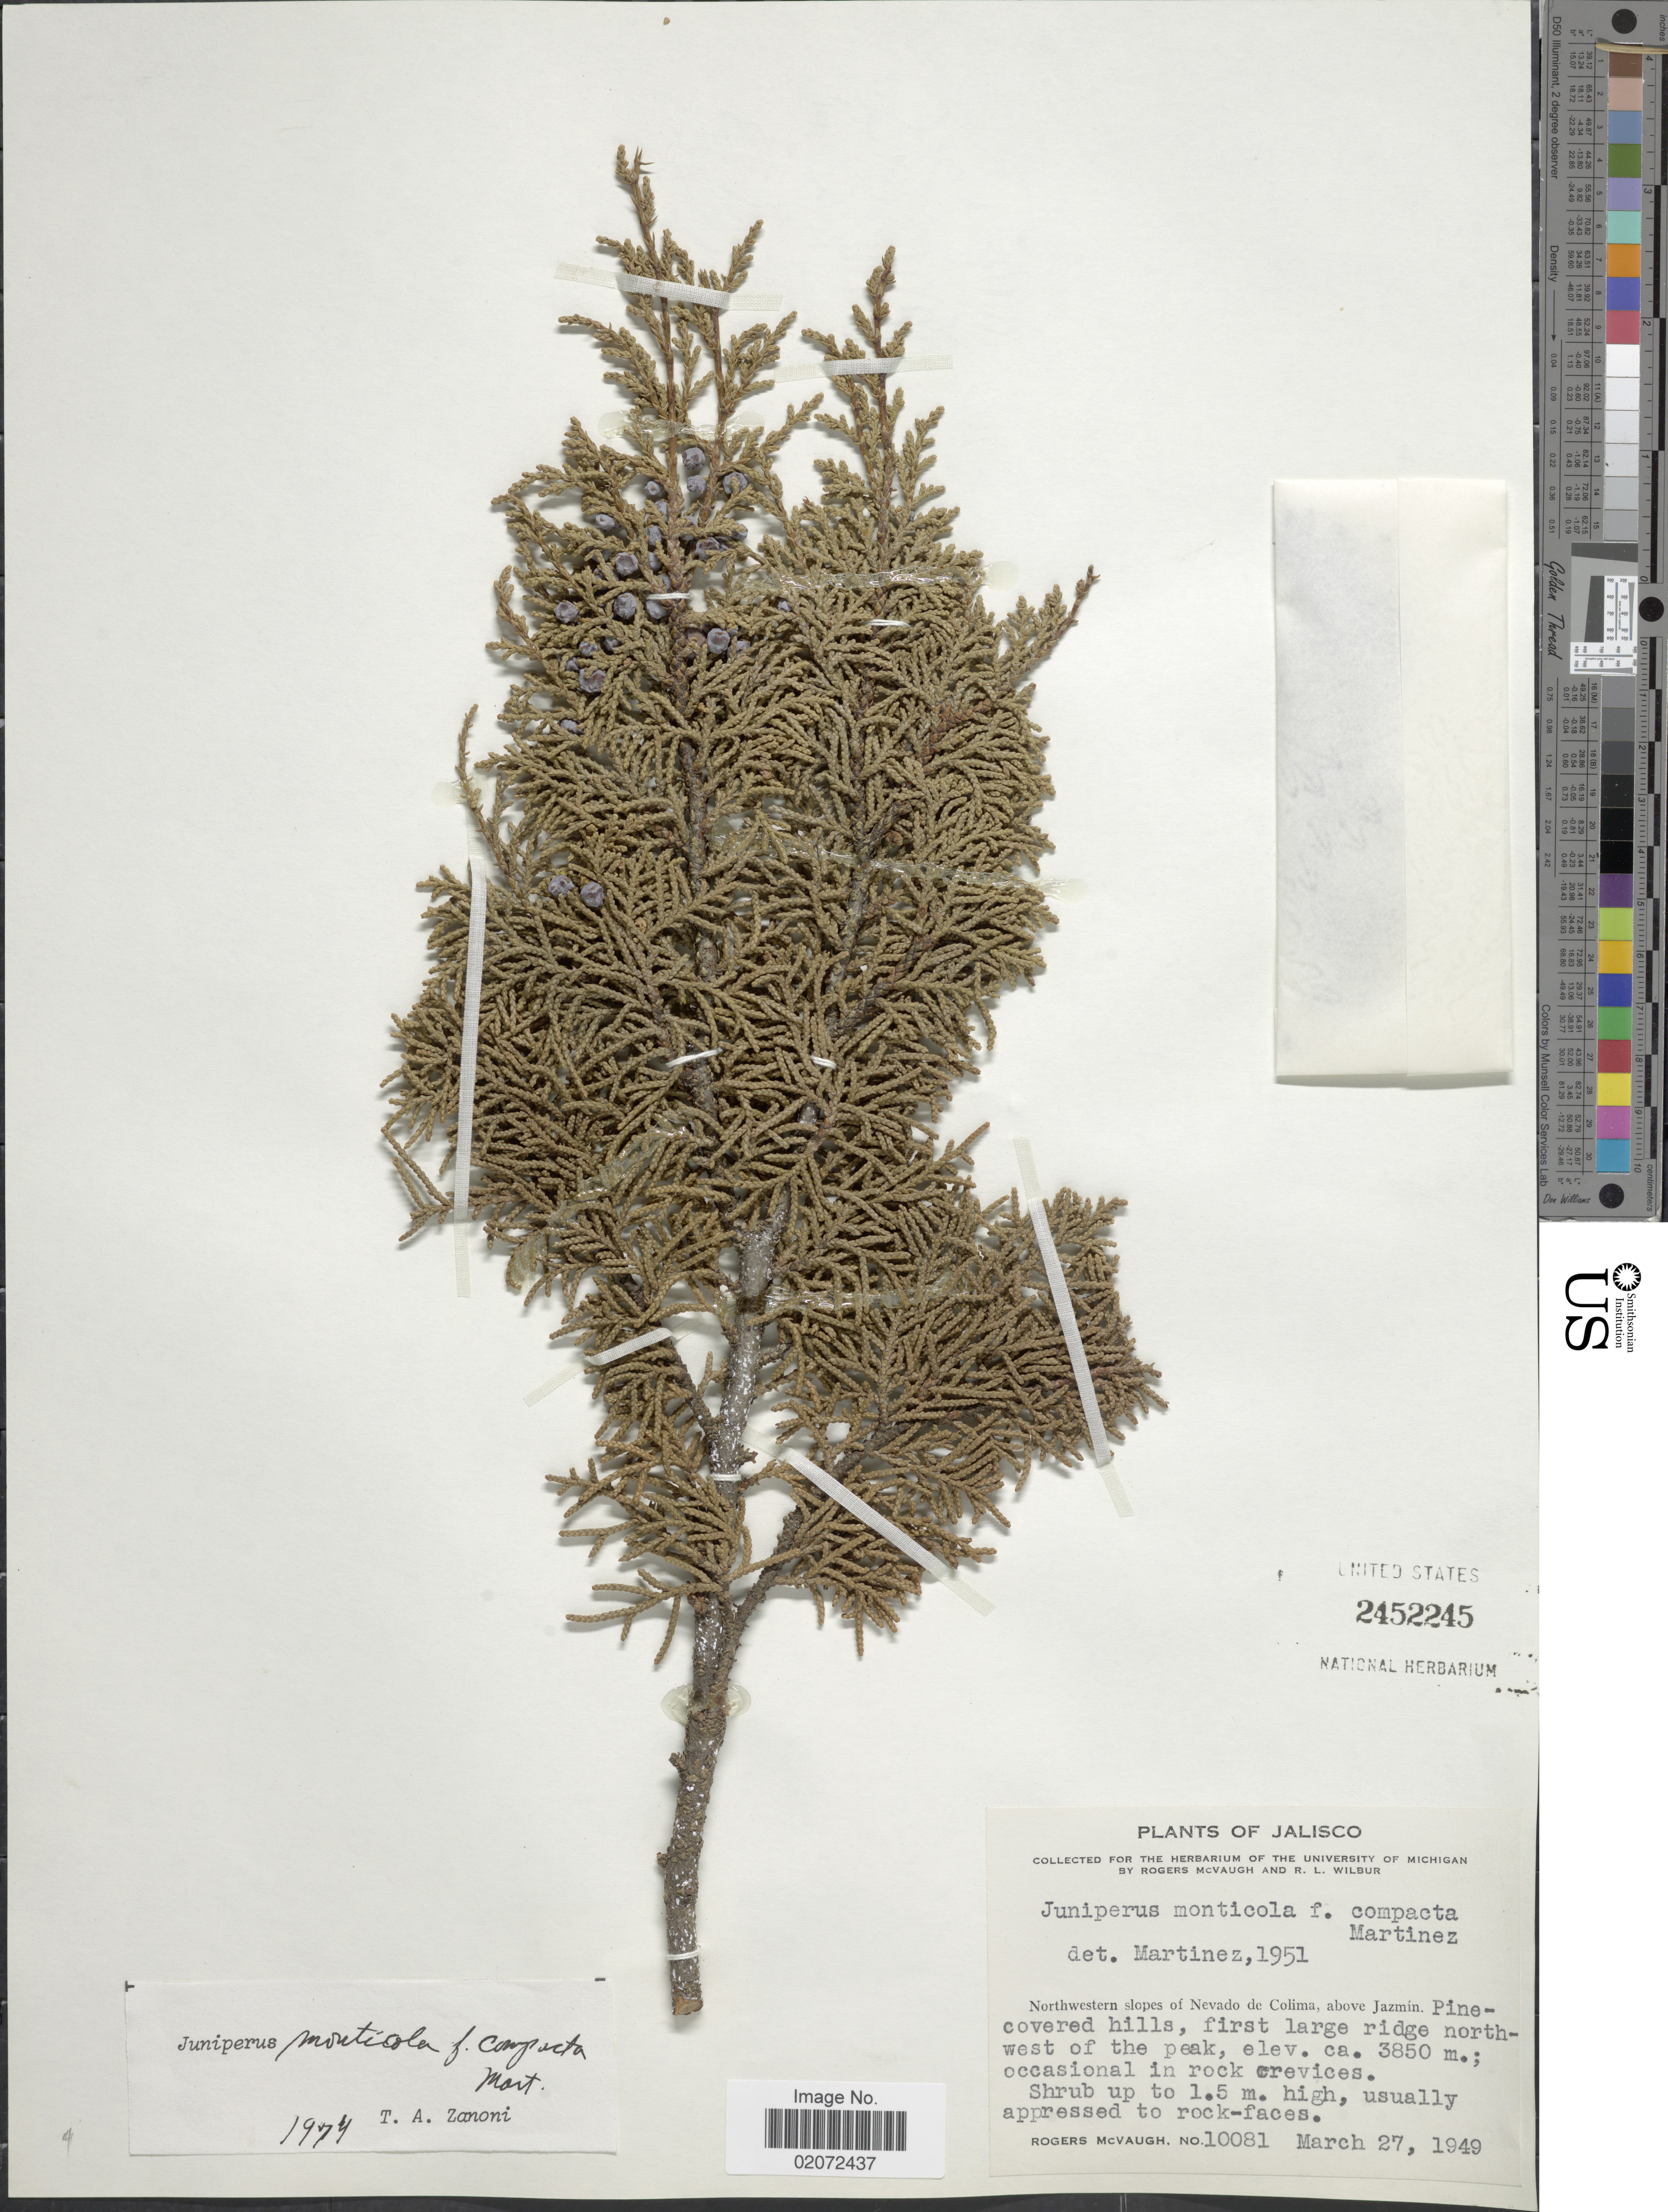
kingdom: Plantae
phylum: Tracheophyta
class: Pinopsida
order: Pinales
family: Cupressaceae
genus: Juniperus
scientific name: Juniperus monticola f. compacta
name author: Martínez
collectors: R. McVaugh & R. L. Wilbur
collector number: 10081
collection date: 1949-03-27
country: Mexico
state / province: Jalisco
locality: Northwestern slopes of Nevado de Colima, above Jazmín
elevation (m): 3850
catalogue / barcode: US 2452245